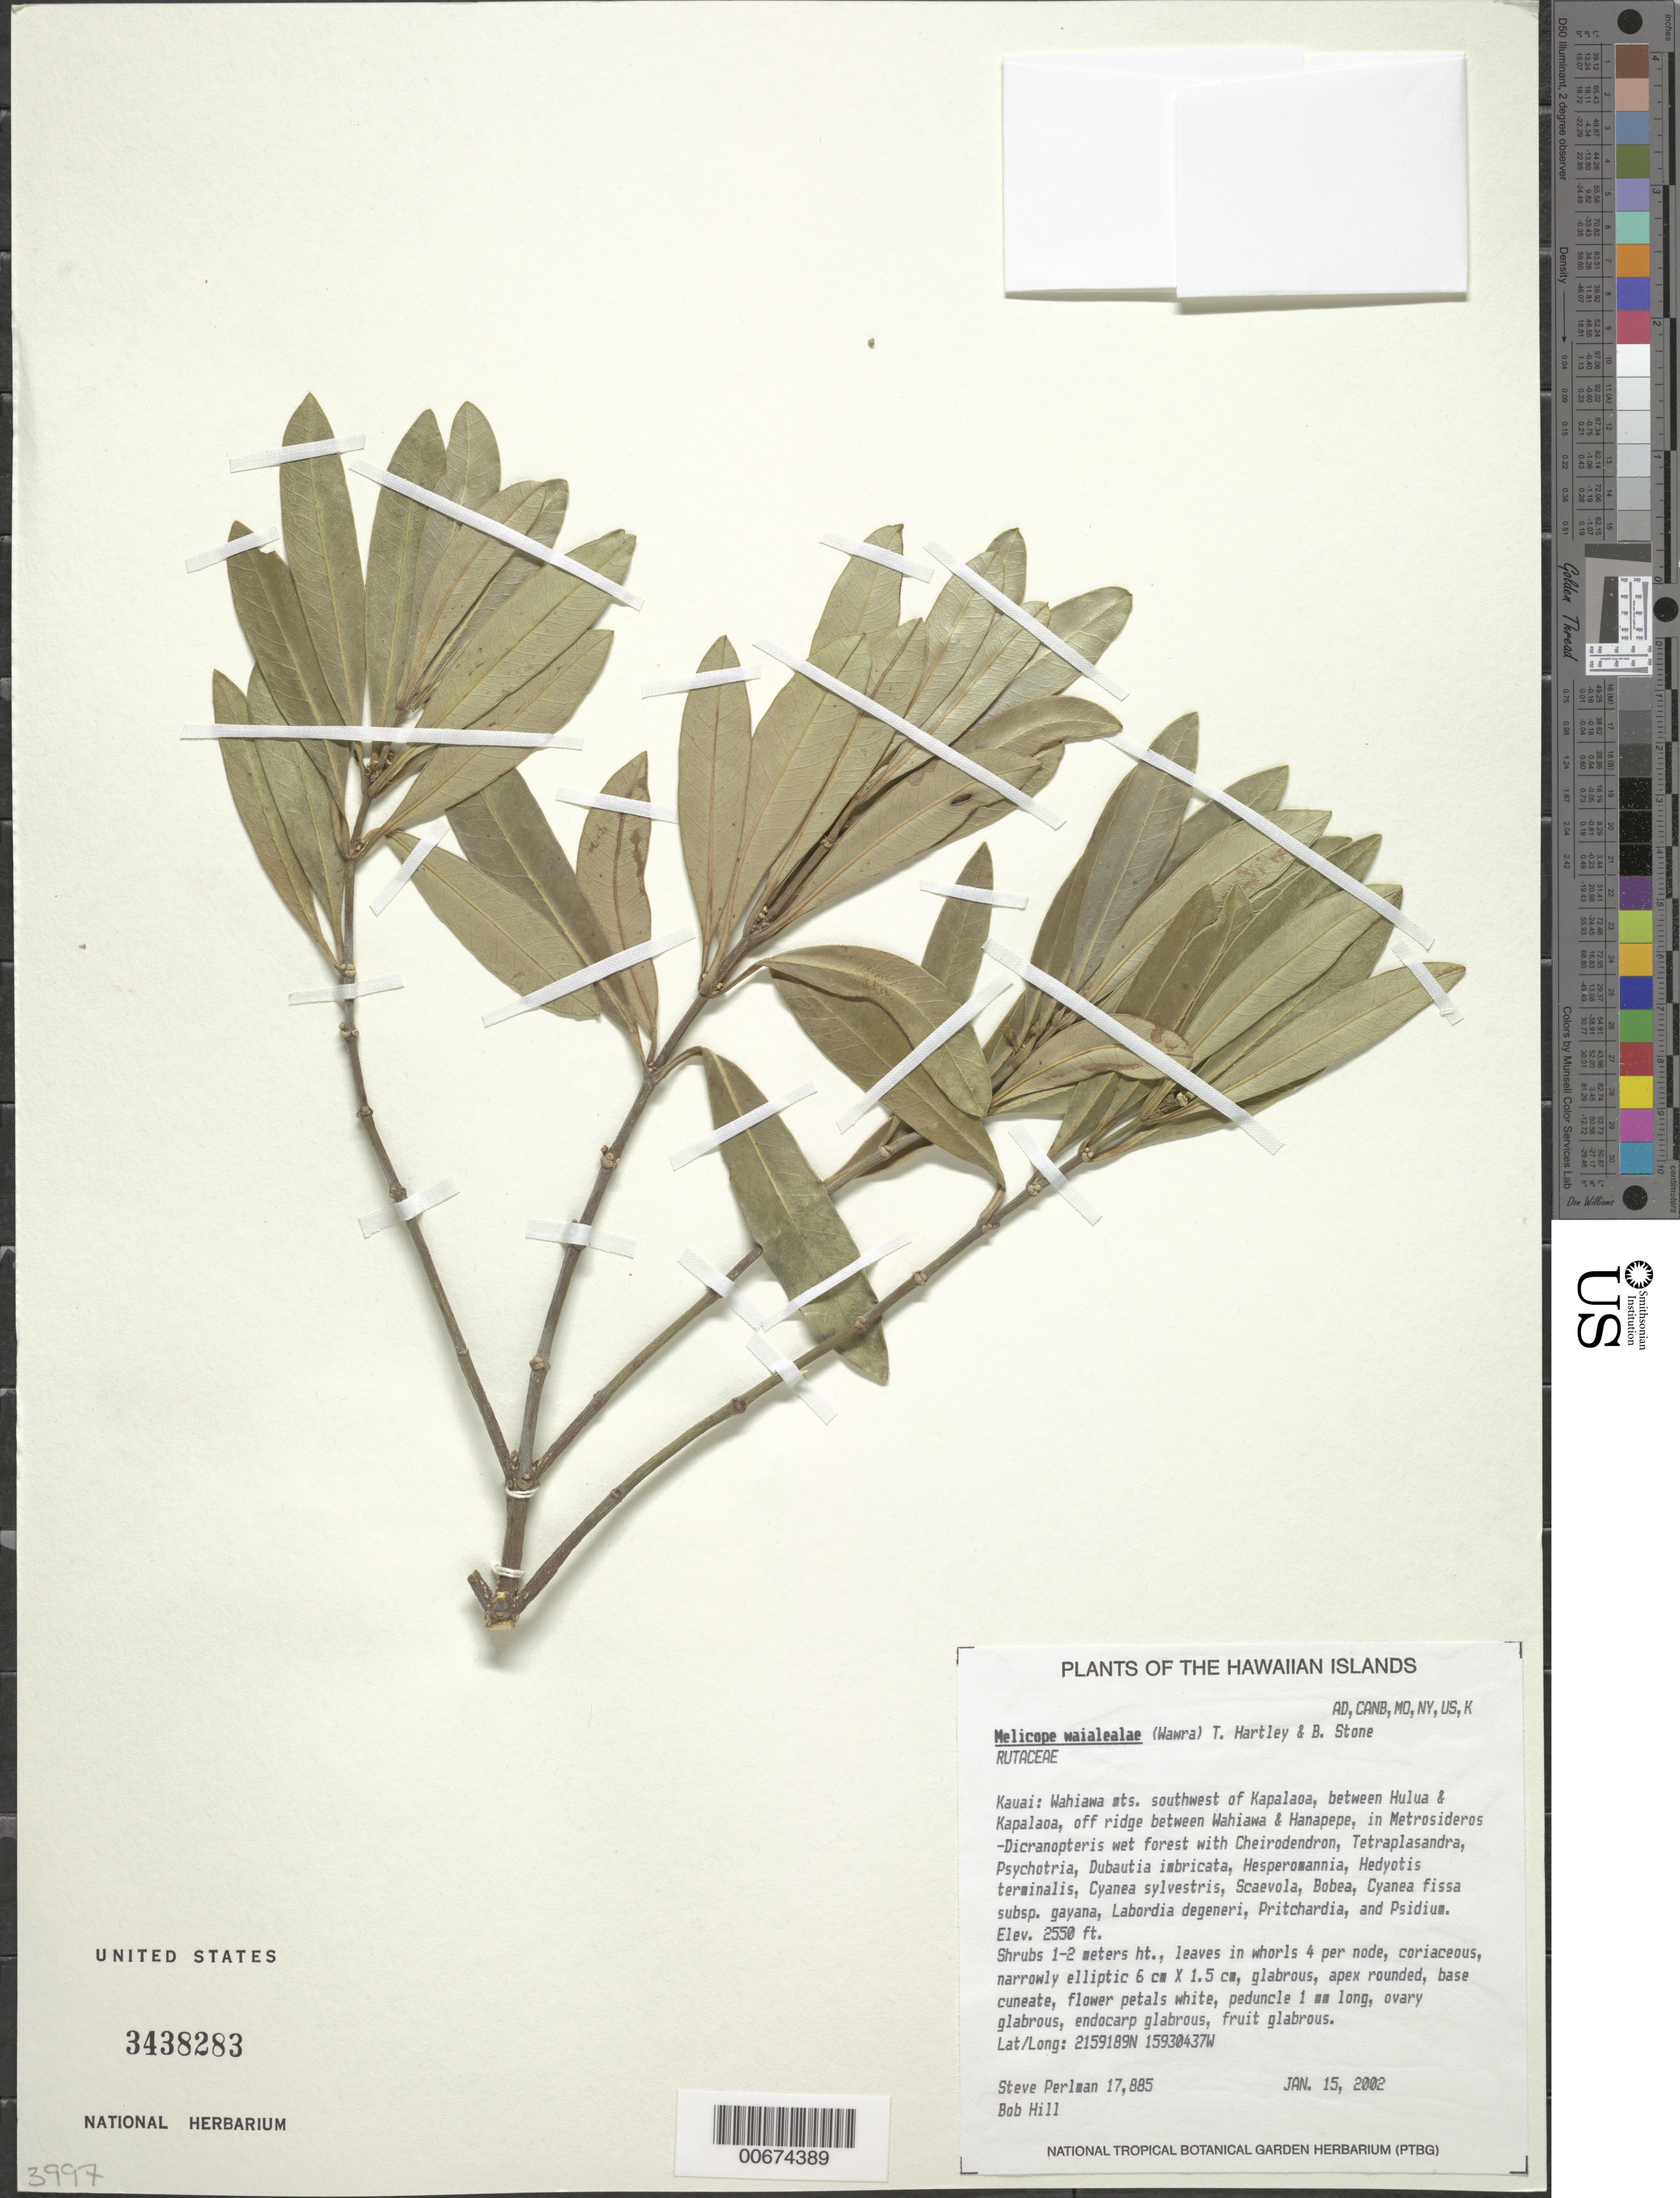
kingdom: Plantae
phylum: Tracheophyta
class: Magnoliopsida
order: Sapindales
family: Rutaceae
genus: Melicope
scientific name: Melicope waialealae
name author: (Wawra) T.G. Hartley & B.C. Stone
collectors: S. P. Perlman & B. Hill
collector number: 17885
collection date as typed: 15 Jan 2002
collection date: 2002-01-15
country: United States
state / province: Hawaii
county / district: Kaui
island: Kaua'i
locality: Wahiawa mts., southwest of Kapalaoa, between Hulua & Kapalaoa, off ridge between Wahiawa & Hanapepe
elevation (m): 777.2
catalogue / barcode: US 3438283